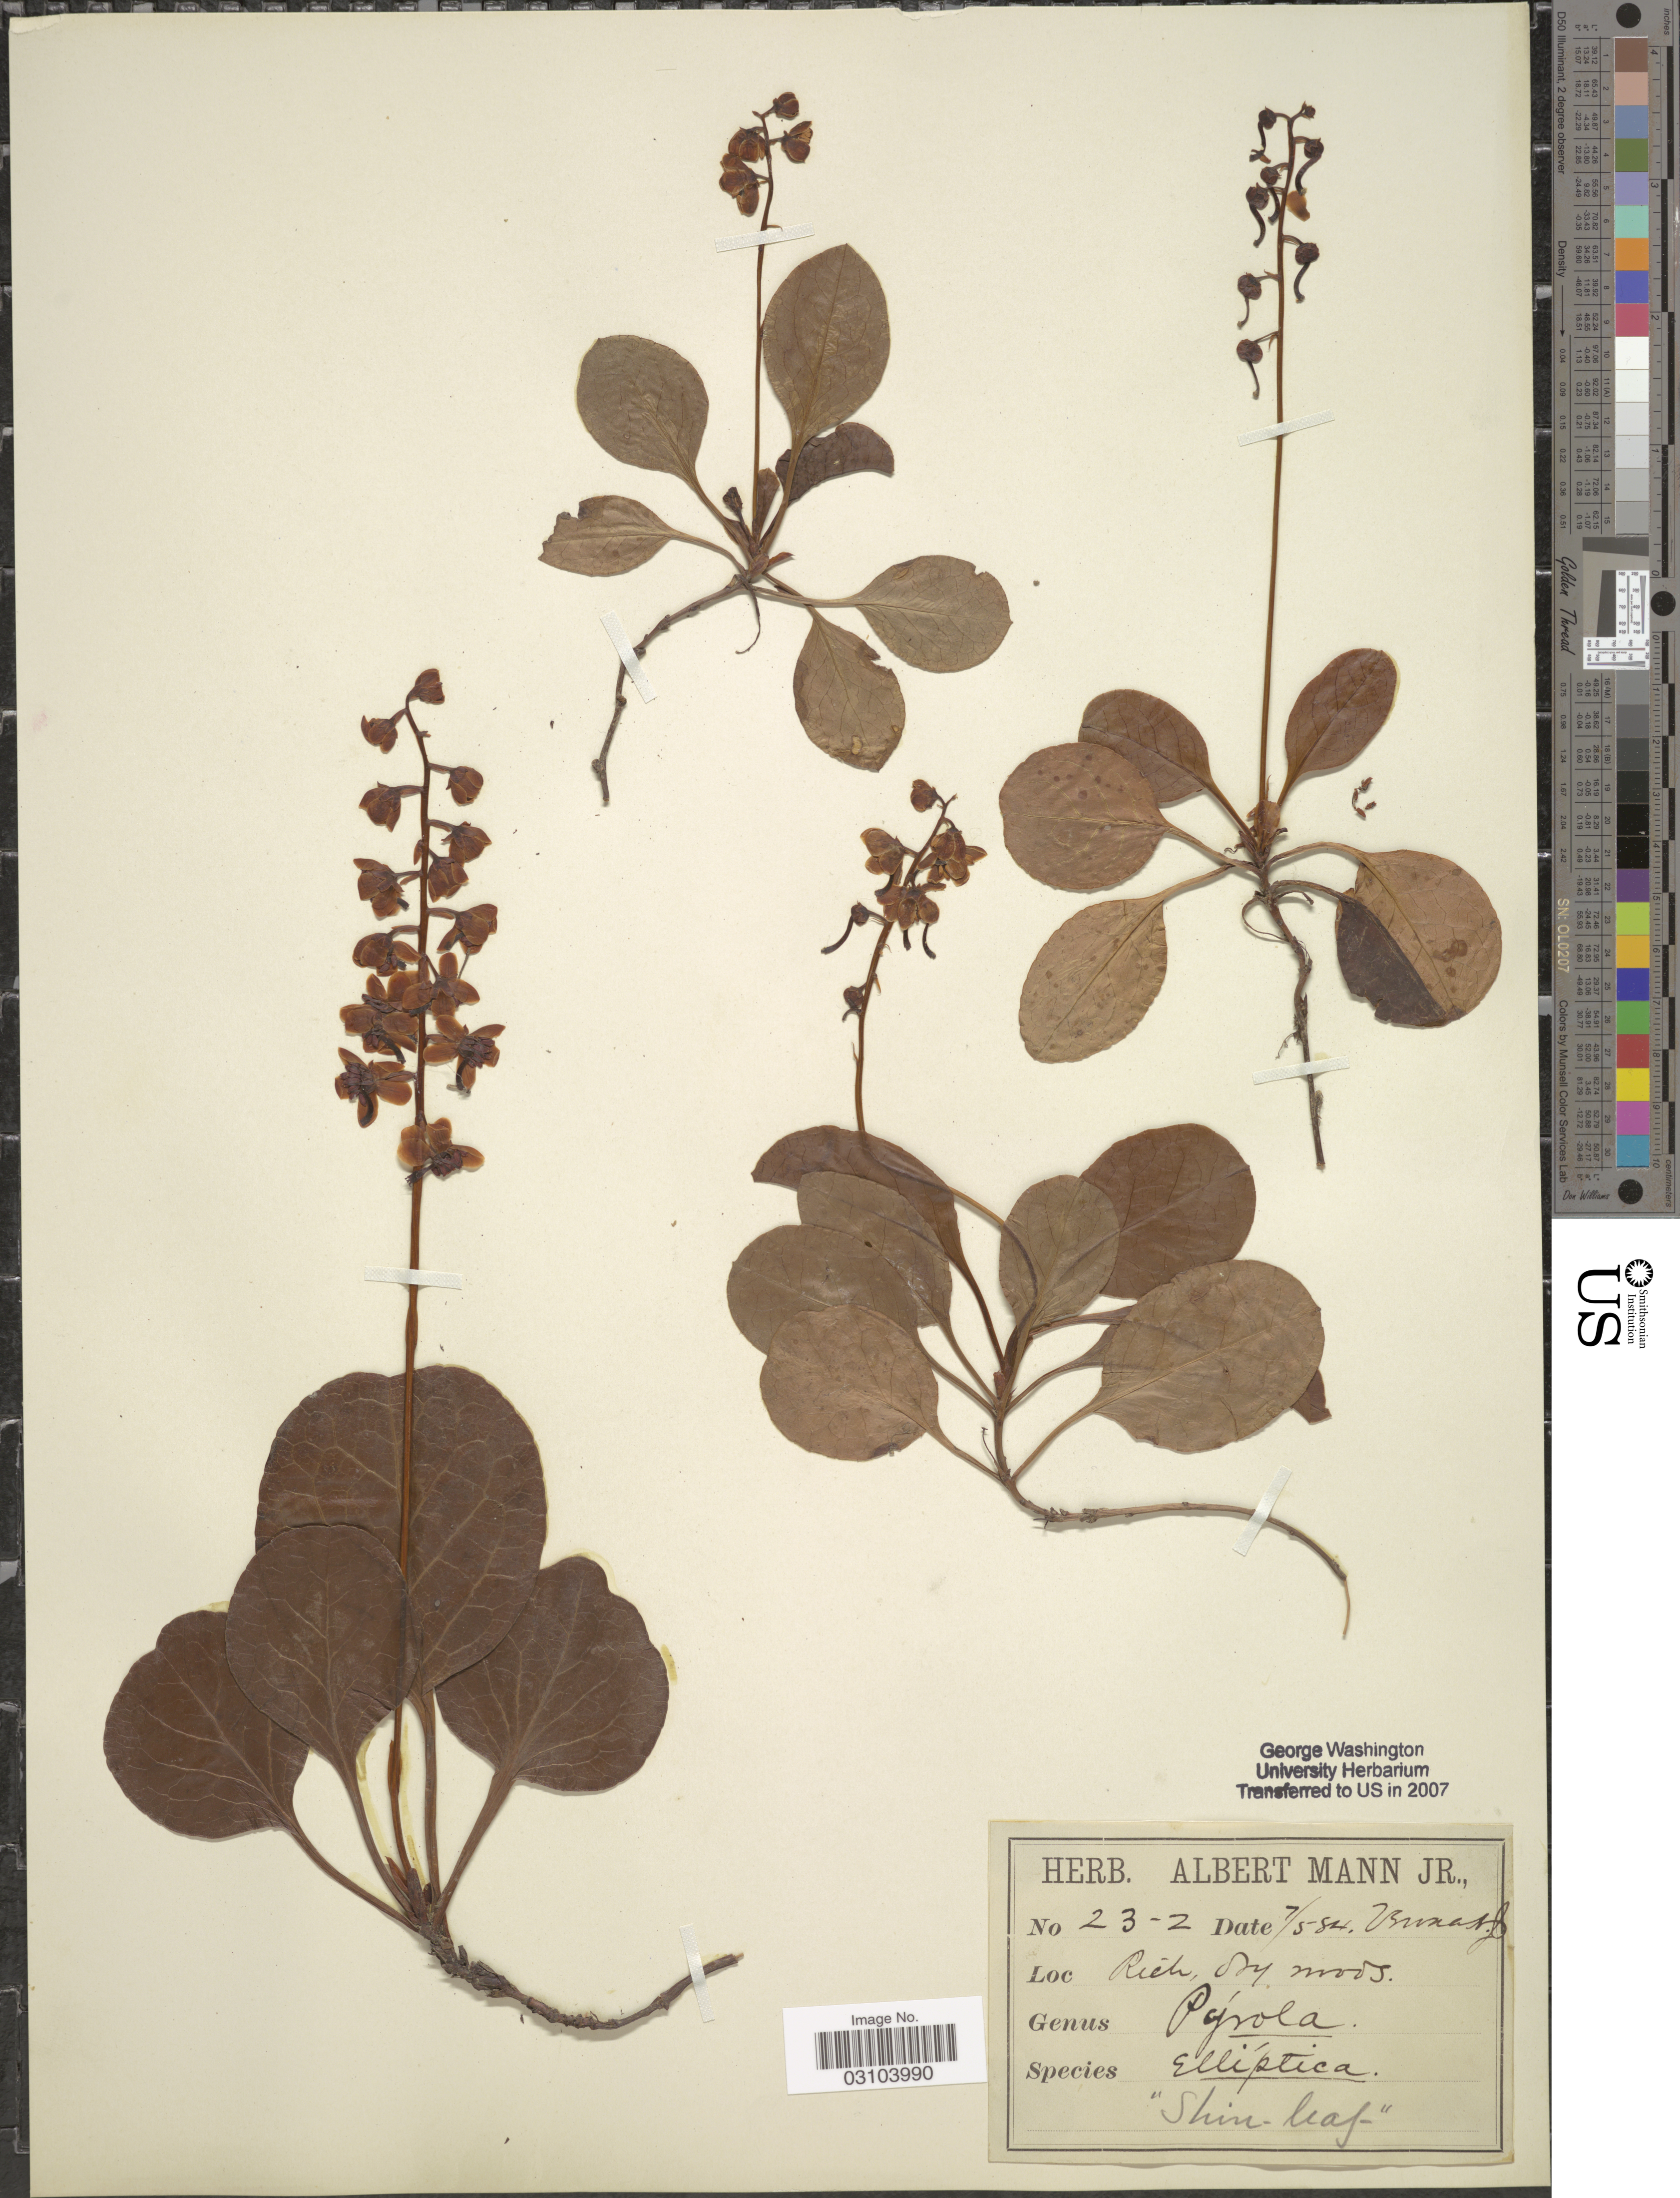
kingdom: Plantae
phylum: Tracheophyta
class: Magnoliopsida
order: Ericales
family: Ericaceae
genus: Pyrola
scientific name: Pyrola elliptica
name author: Nutt.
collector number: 23-2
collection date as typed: Transcribed d/m/y: 5/7/84